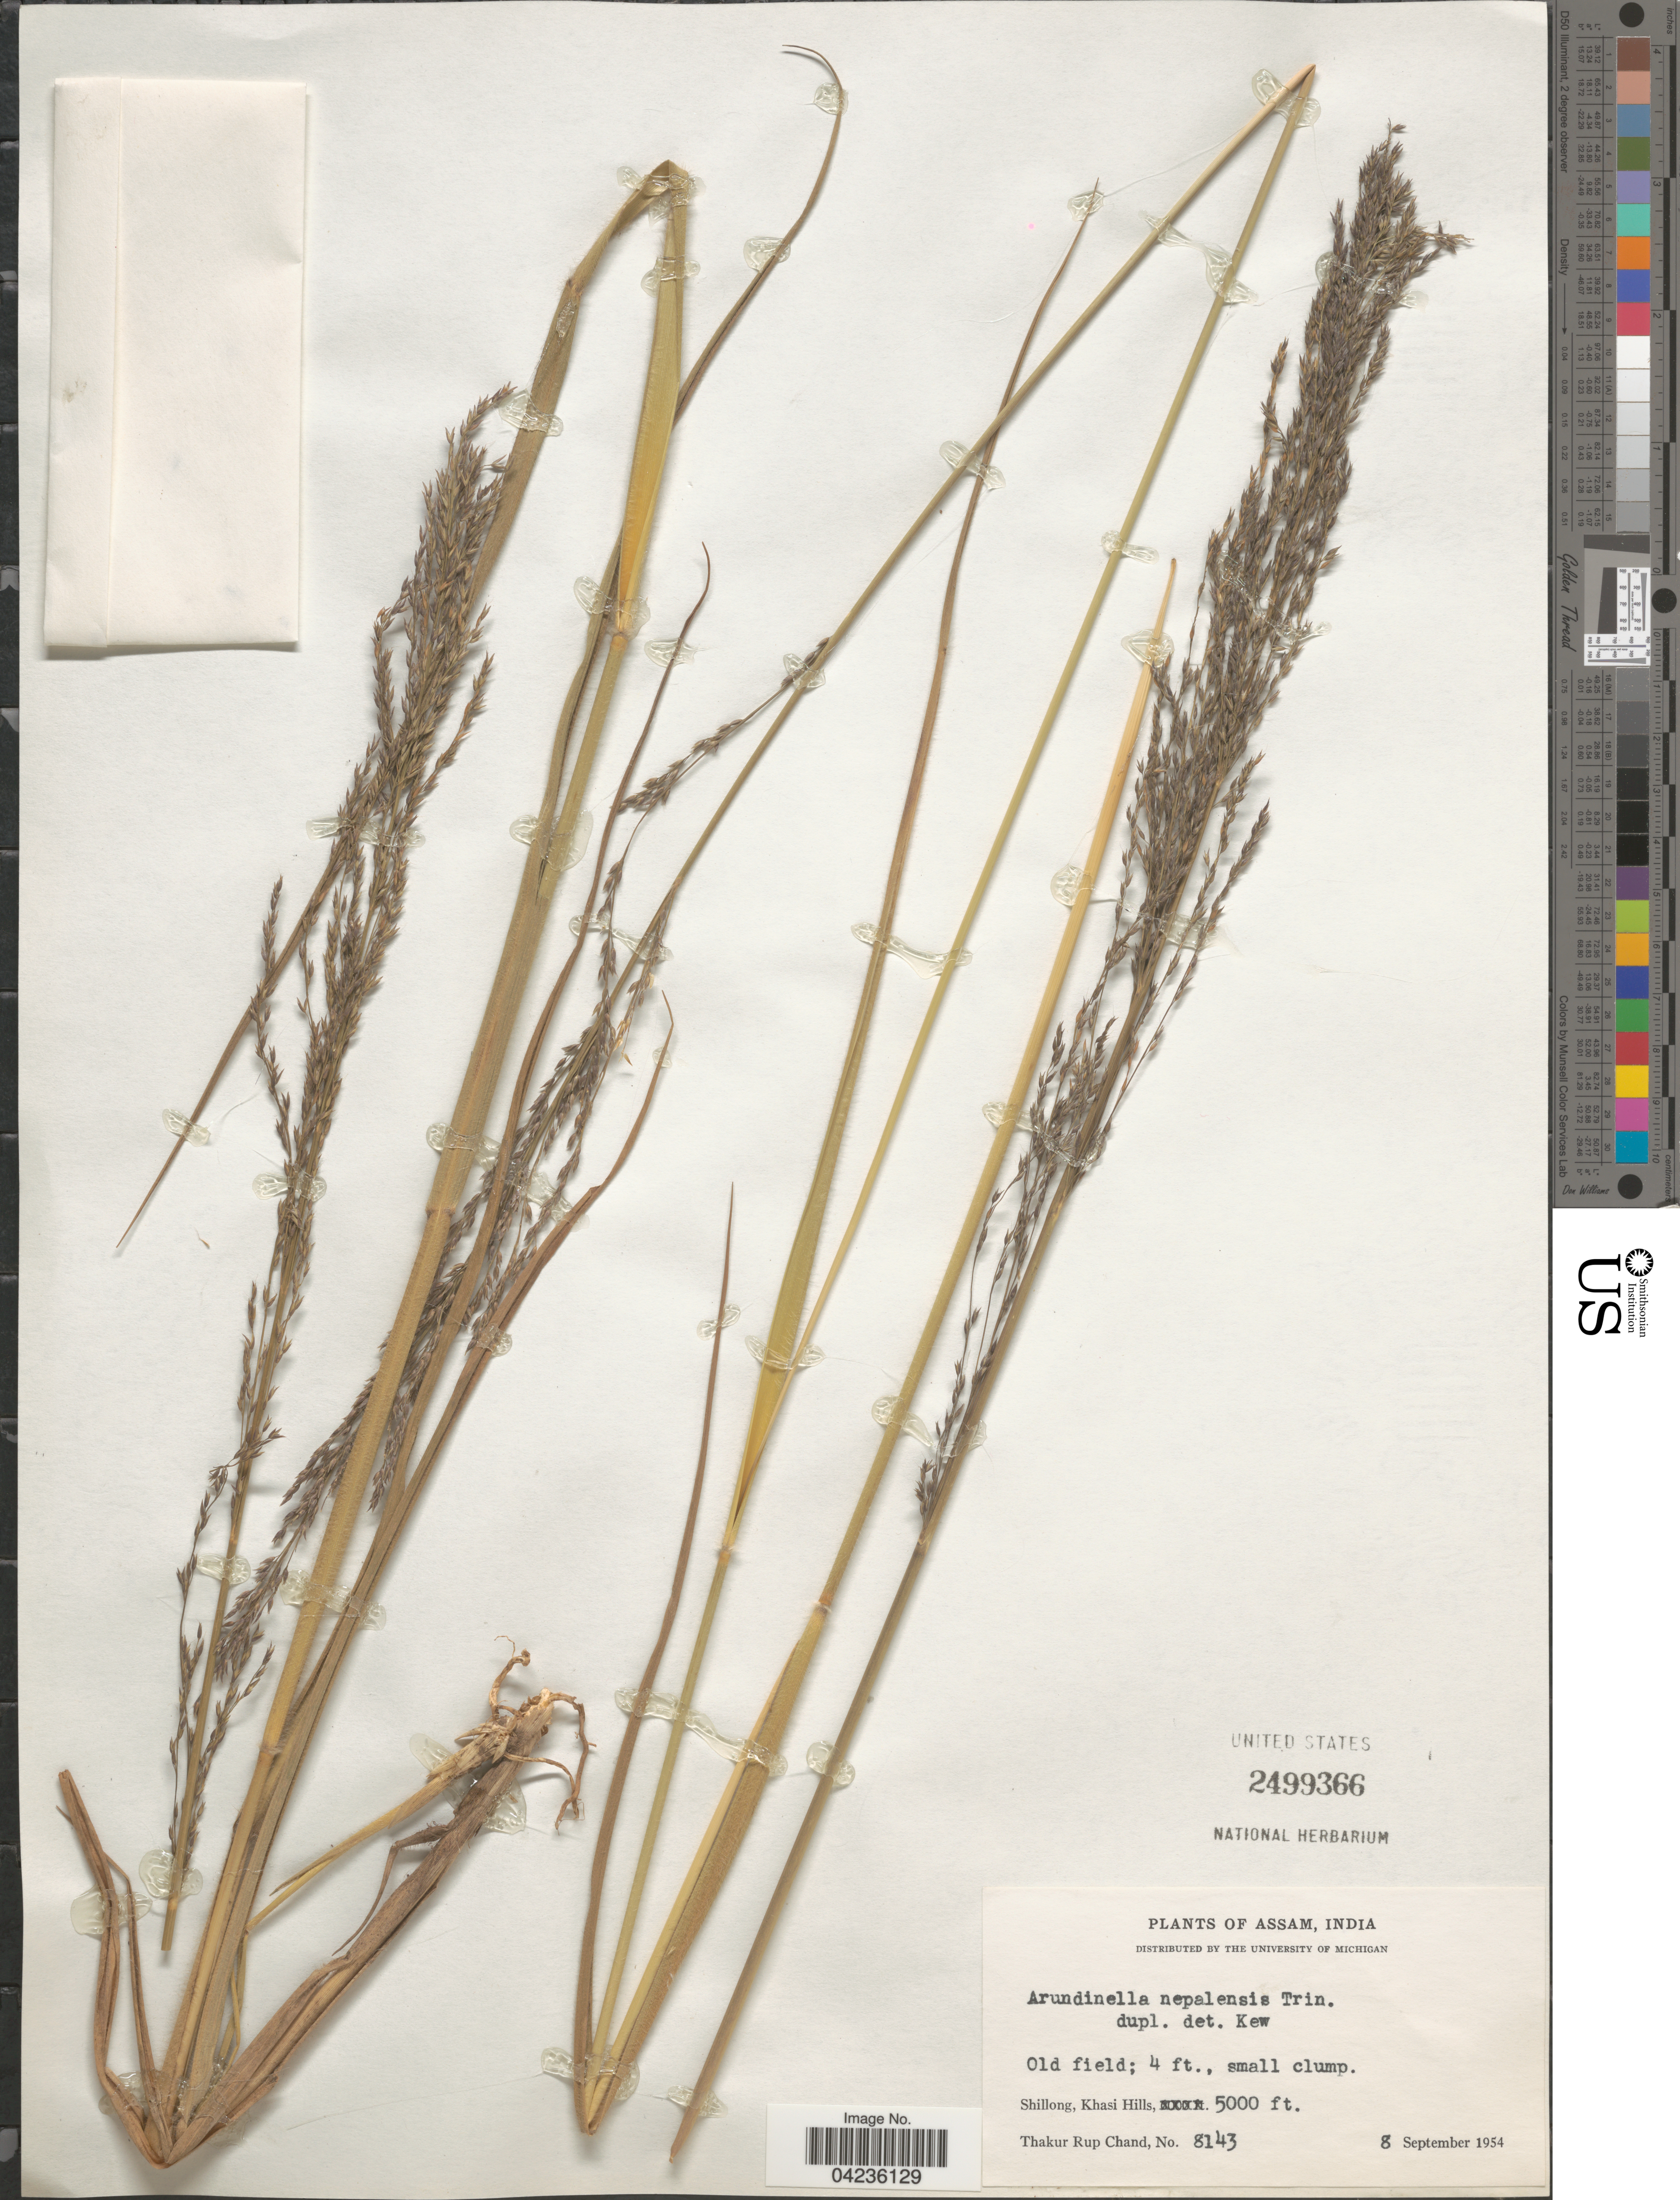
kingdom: Plantae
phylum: Tracheophyta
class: Liliopsida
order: Poales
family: Poaceae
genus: Arundinella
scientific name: Arundinella nepalensis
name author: Trin.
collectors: T. R. Chand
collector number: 8143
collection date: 1954-09-08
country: India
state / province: Meghalaya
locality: Shillong, Khasi Hills.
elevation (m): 1524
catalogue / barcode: US 2499366